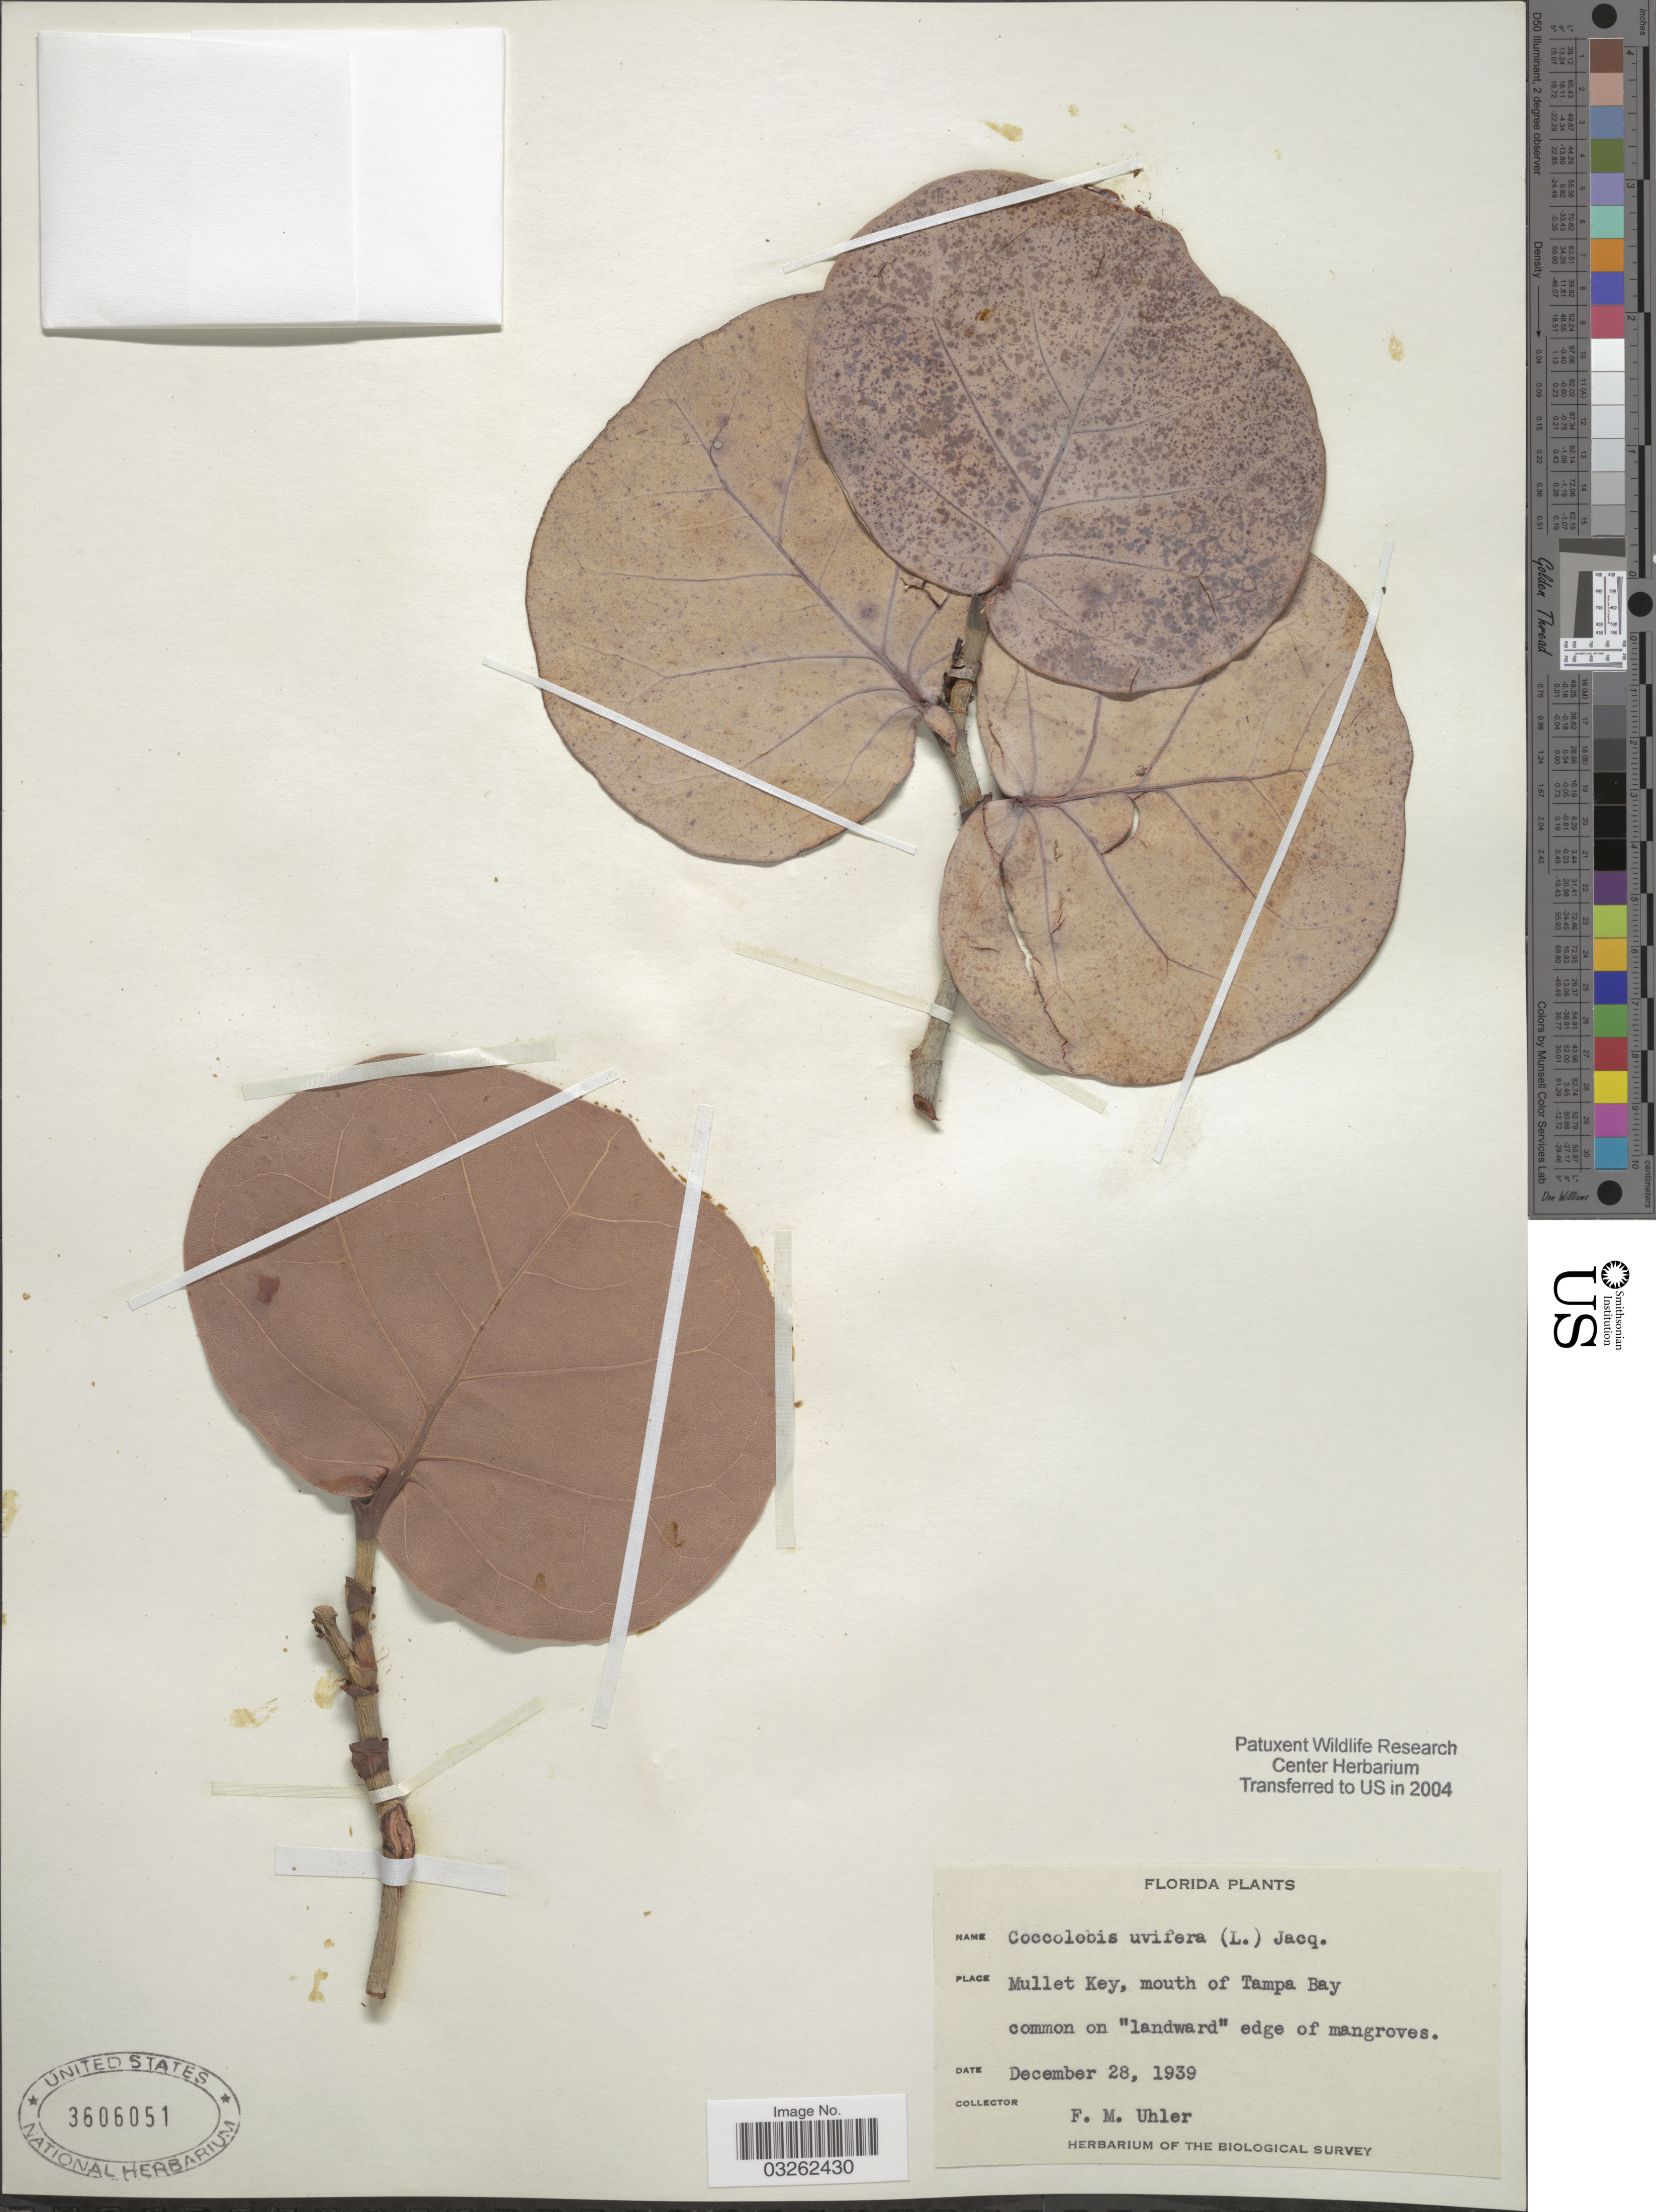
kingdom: Plantae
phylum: Tracheophyta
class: Magnoliopsida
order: Caryophyllales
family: Polygonaceae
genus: Coccoloba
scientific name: Coccoloba uvifera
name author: L.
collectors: F. M. Uhler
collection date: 1939-12-28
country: United States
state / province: Florida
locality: Mullet Key, mouth of Tampa Bay.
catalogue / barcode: US 3606051